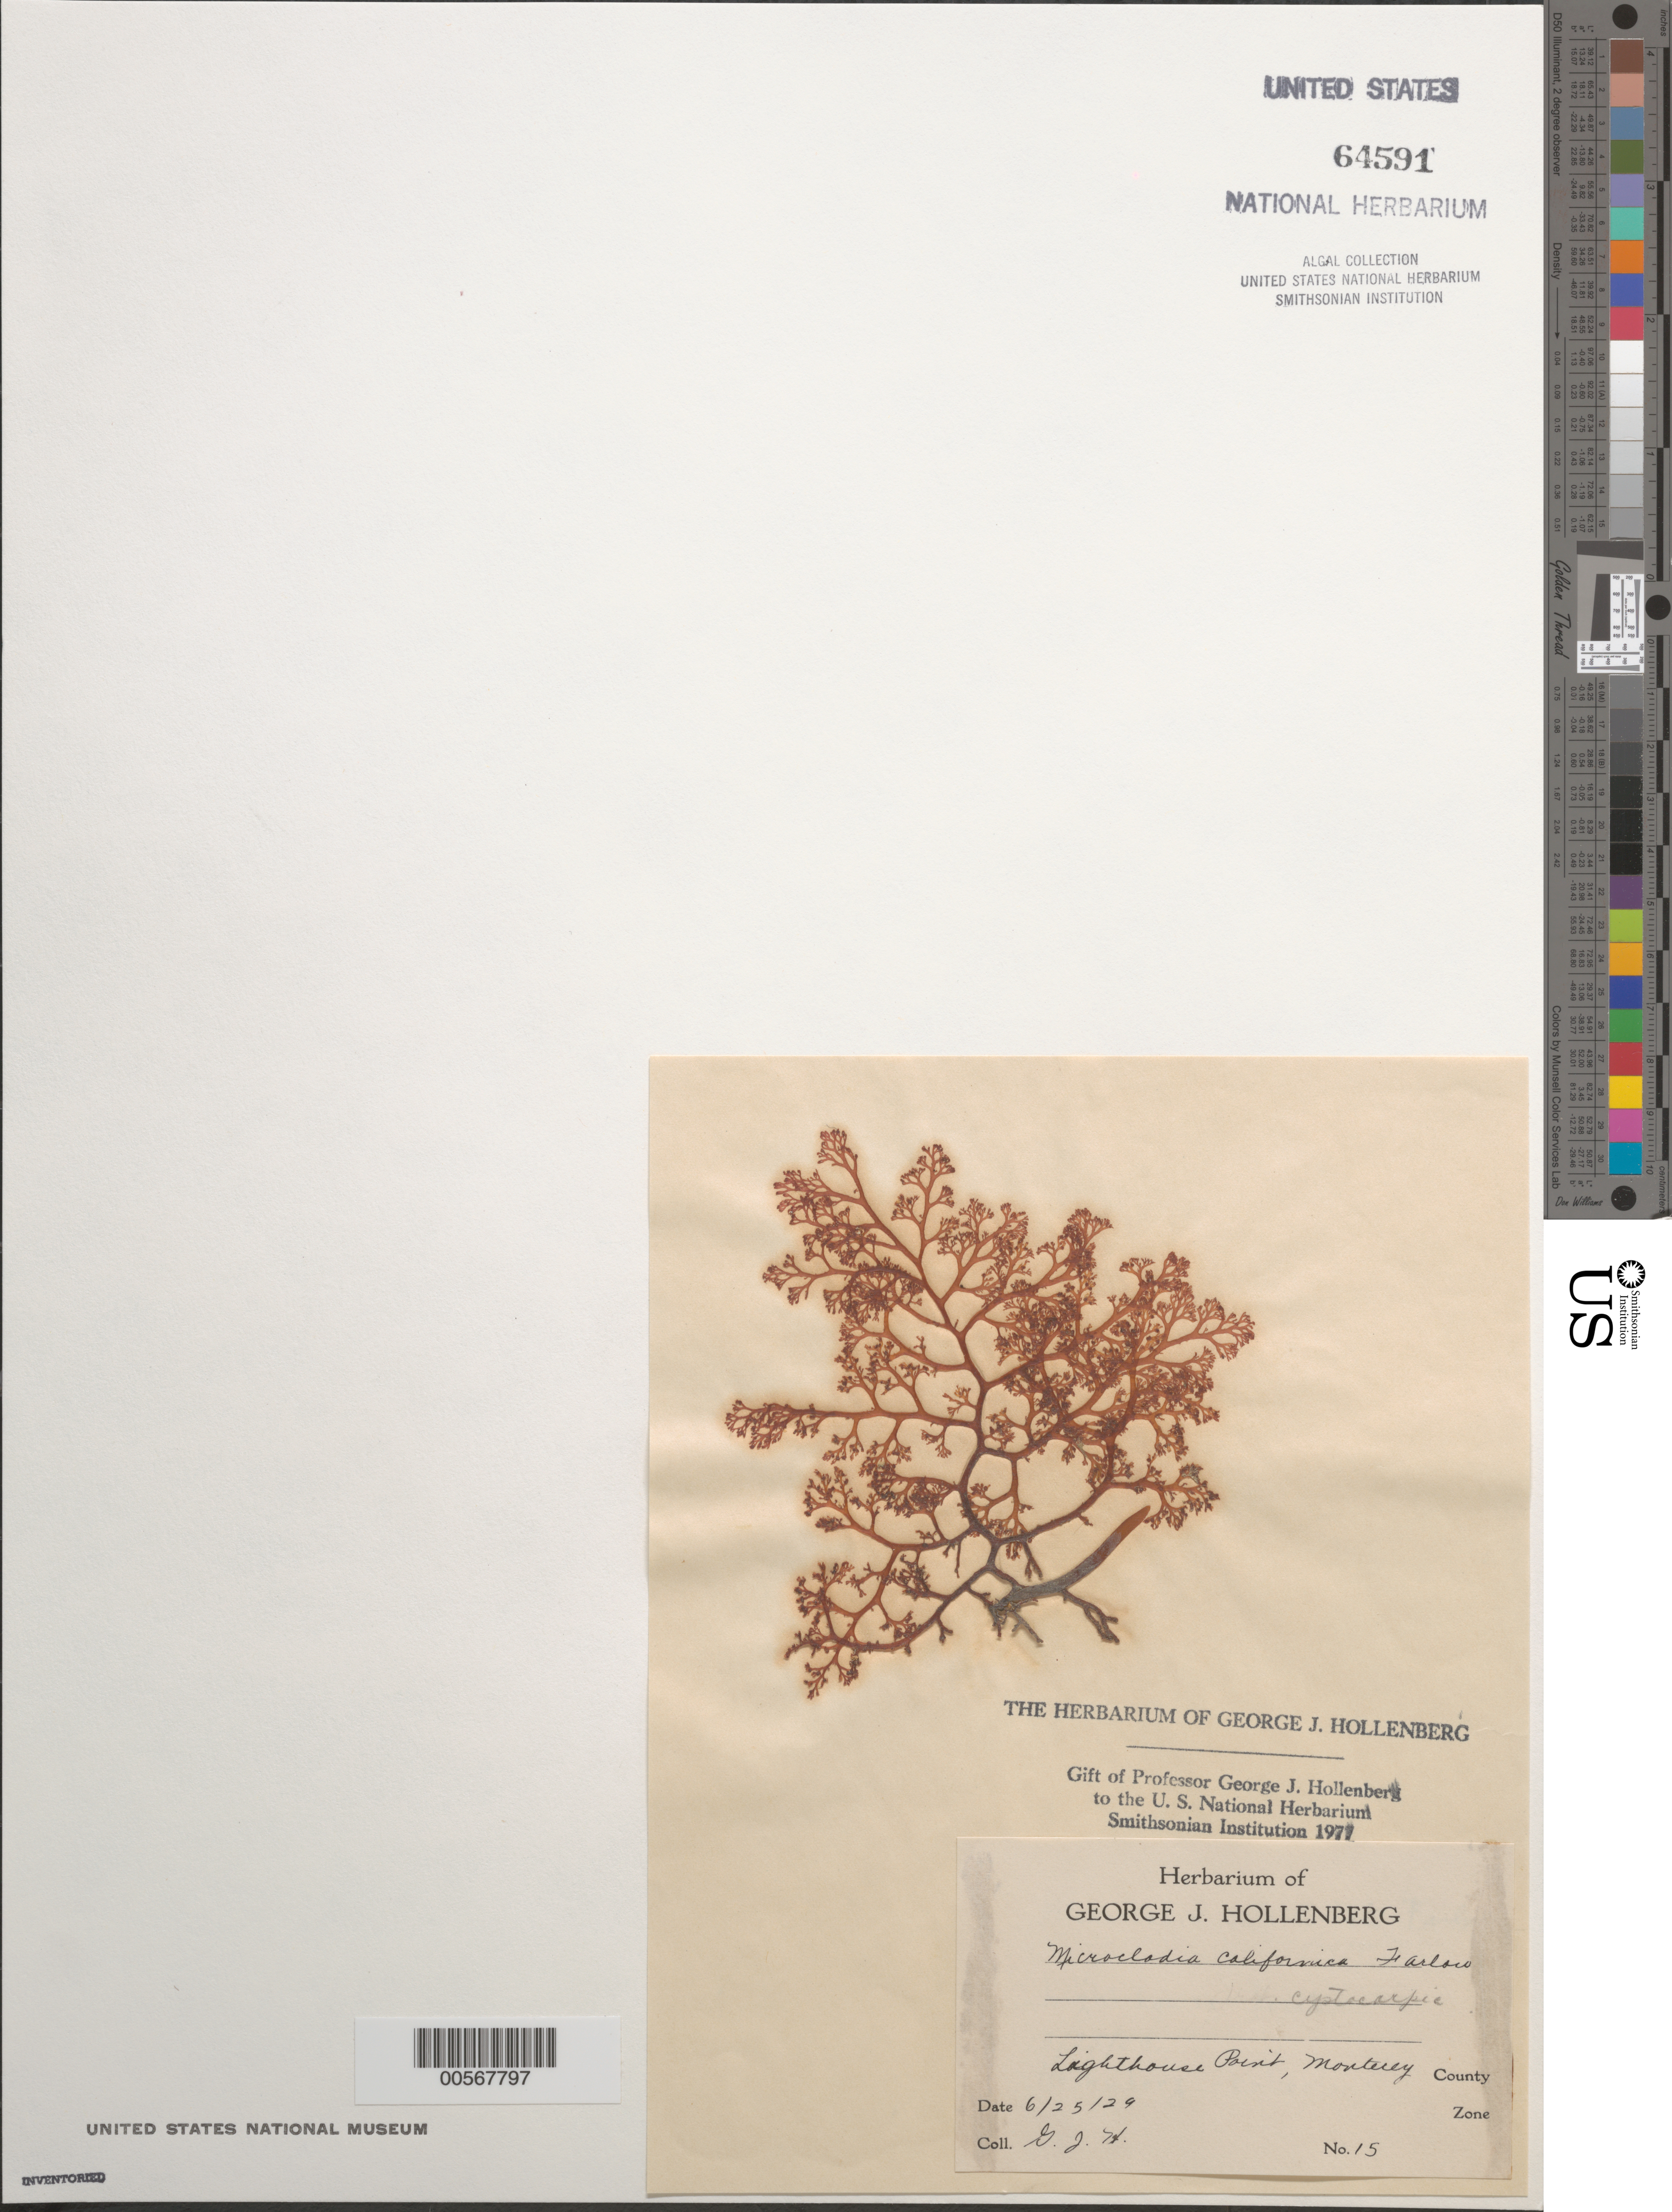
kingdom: Plantae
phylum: Rhodophyta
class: Florideophyceae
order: Ceramiales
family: Ceramiaceae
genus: Campylaephora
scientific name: Campylaephora californica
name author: (Farl.) T.O. Cho in T.O. Cho et al.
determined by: Algae name updating Project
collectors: G. Hollenberg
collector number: GJH 15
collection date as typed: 25 Jun 1929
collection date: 1929-06-25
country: United States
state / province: California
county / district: Monterey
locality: Lighthouse Point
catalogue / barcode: US 64591